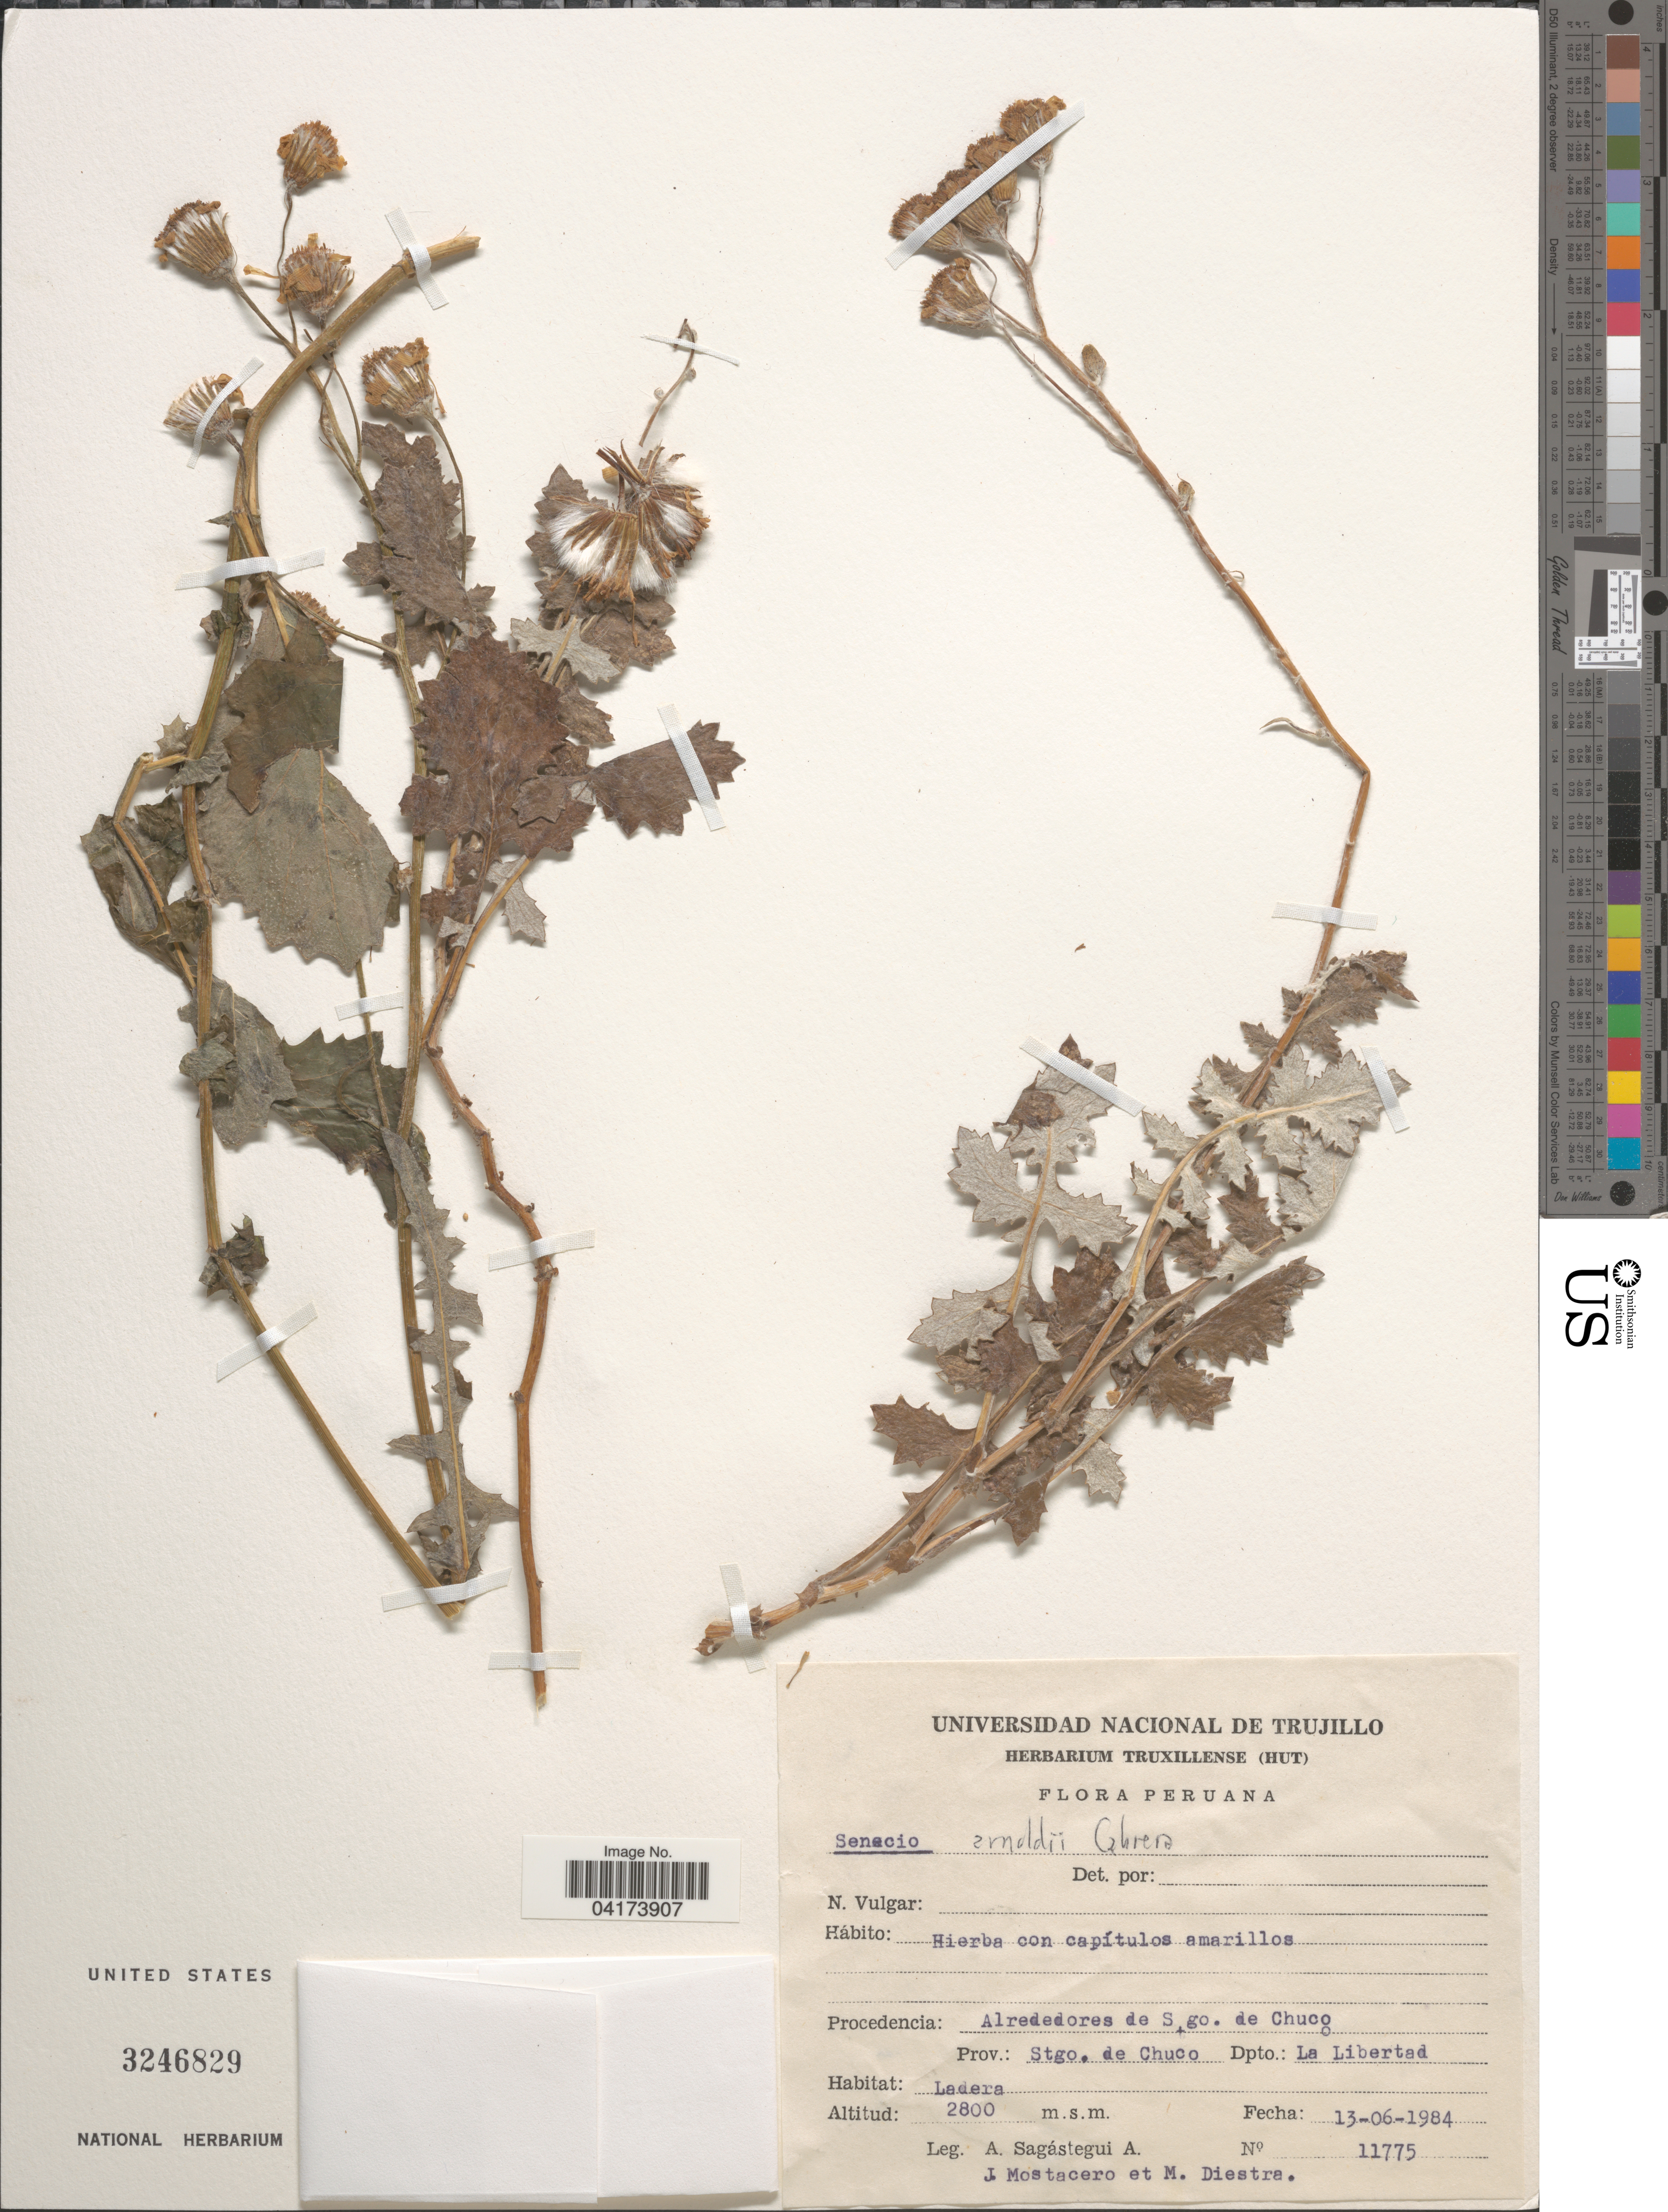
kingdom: Plantae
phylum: Tracheophyta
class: Magnoliopsida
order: Asterales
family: Asteraceae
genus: Senecio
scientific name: Senecio arnaldii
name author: Cabrera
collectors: A. Sagástegui A., J. Mostacero & M. Diestra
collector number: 11775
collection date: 1984-06-13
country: Peru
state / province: La Libertad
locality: Alrededores de Stgo. de Chuco. Prov.: Stgo. de Chuco. Dpto.: La Libertad.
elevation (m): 2800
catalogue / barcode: US 3246829